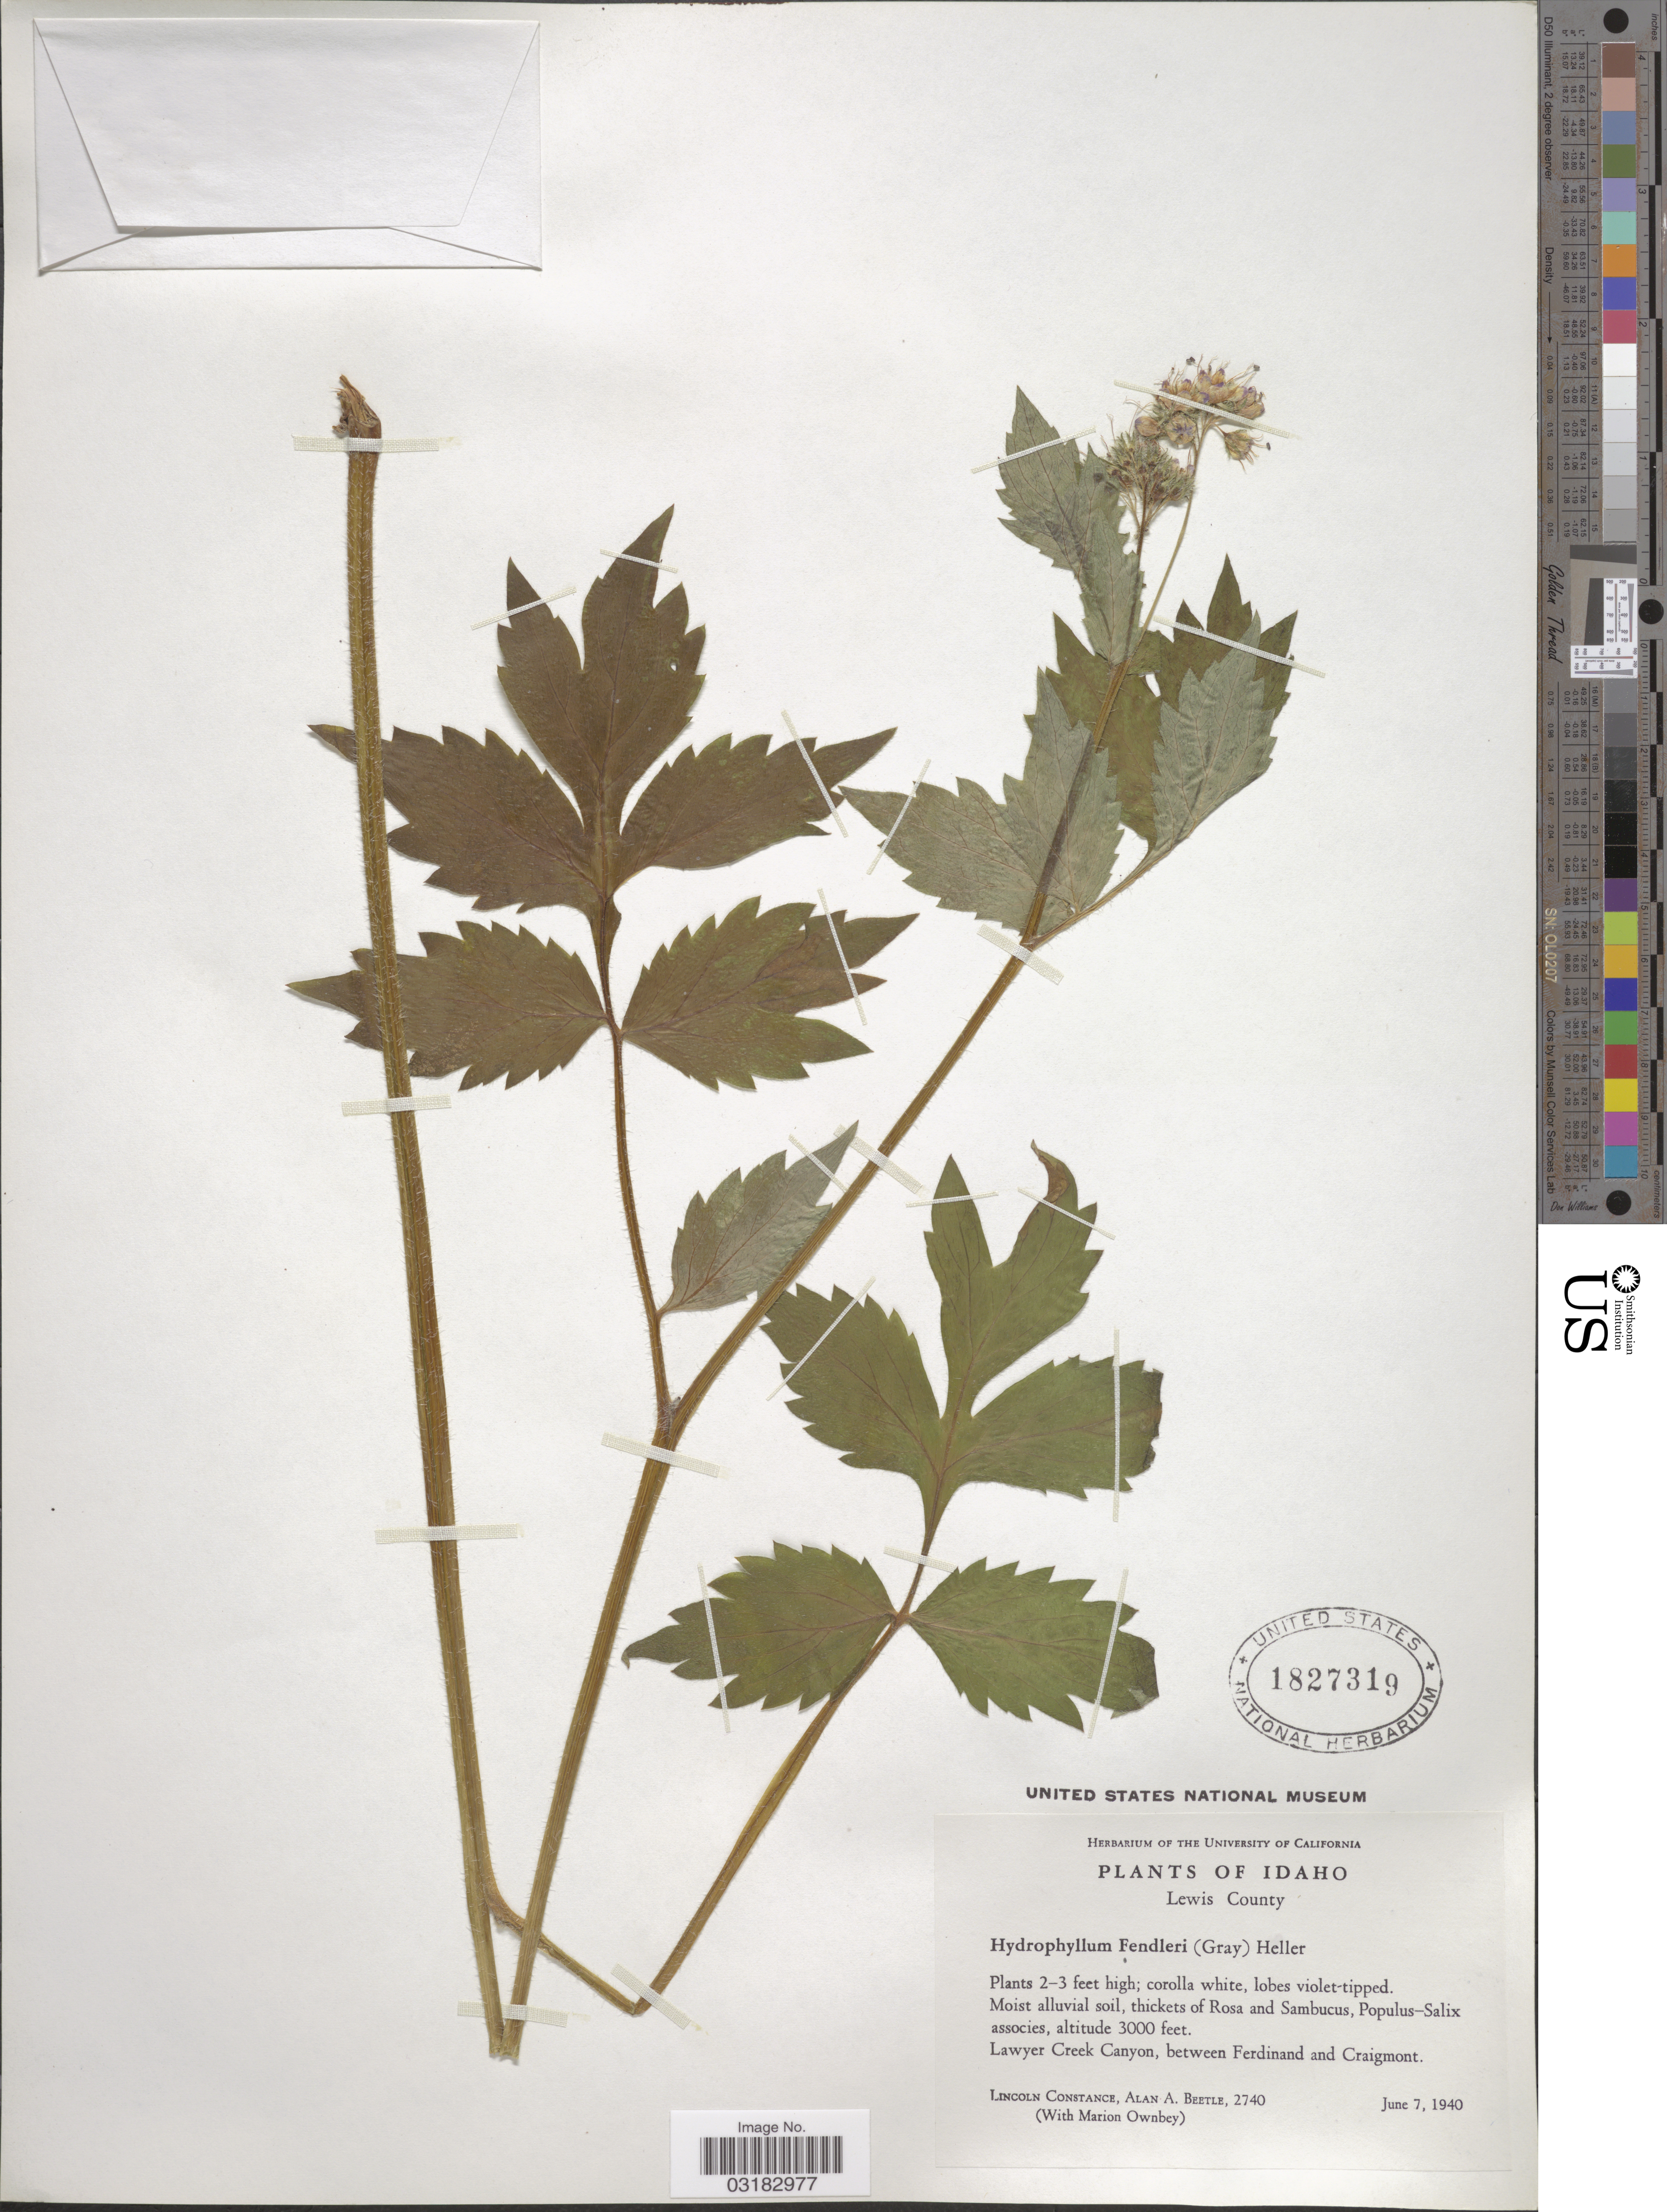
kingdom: Plantae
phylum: Tracheophyta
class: Magnoliopsida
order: Boraginales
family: Hydrophyllaceae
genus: Hydrophyllum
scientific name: Hydrophyllum fendleri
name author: (A. Gray) A. Heller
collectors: L. Constance, A. A. Beetle & F. M. Ownbey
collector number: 2740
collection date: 1940-06-07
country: United States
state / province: Idaho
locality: Lewis County. Lawyer Creek Canyon, between Ferdinand and Craigmont.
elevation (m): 914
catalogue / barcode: US 1827319